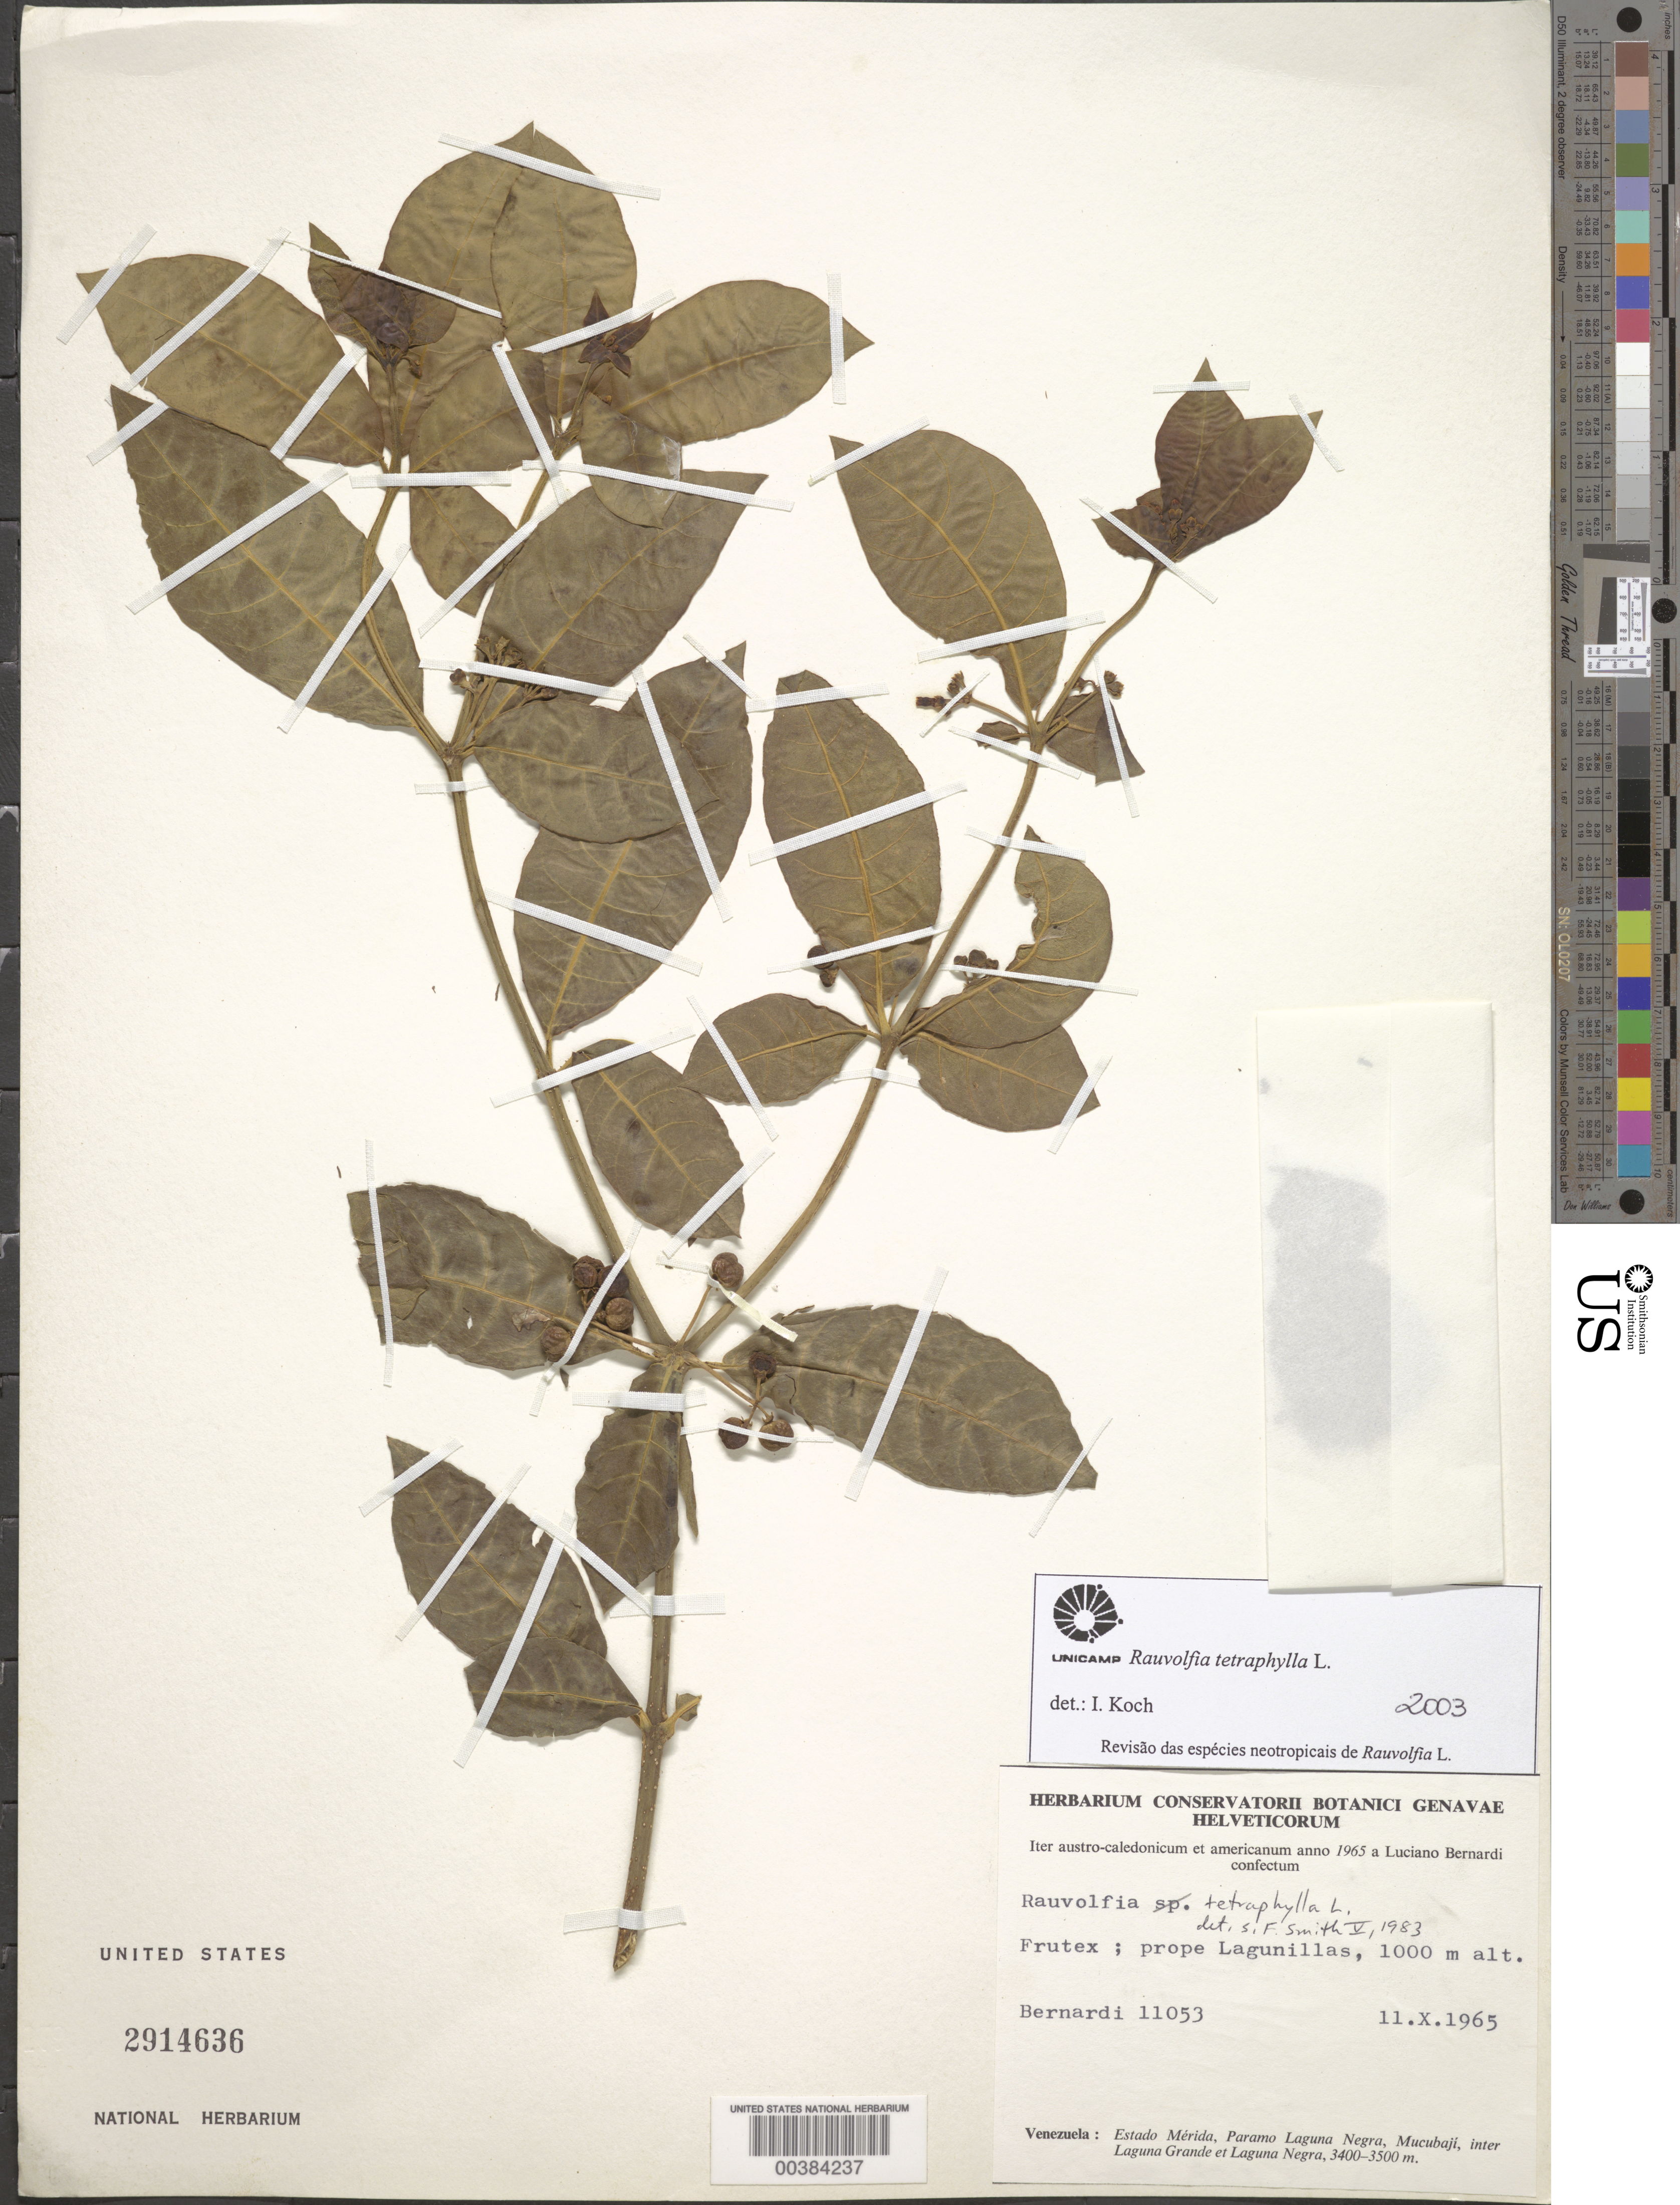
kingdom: Plantae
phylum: Tracheophyta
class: Magnoliopsida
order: Gentianales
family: Apocynaceae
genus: Rauvolfia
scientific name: Rauvolfia tetraphylla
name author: L.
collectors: Bernardi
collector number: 11053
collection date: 1965-10-11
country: Venezuela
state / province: Mérida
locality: Paramo Laguna Negra, Mucubaji, inter Laguna Grande et Laguna Negra. Prope Lagunillas.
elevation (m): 1000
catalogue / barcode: US 2914636